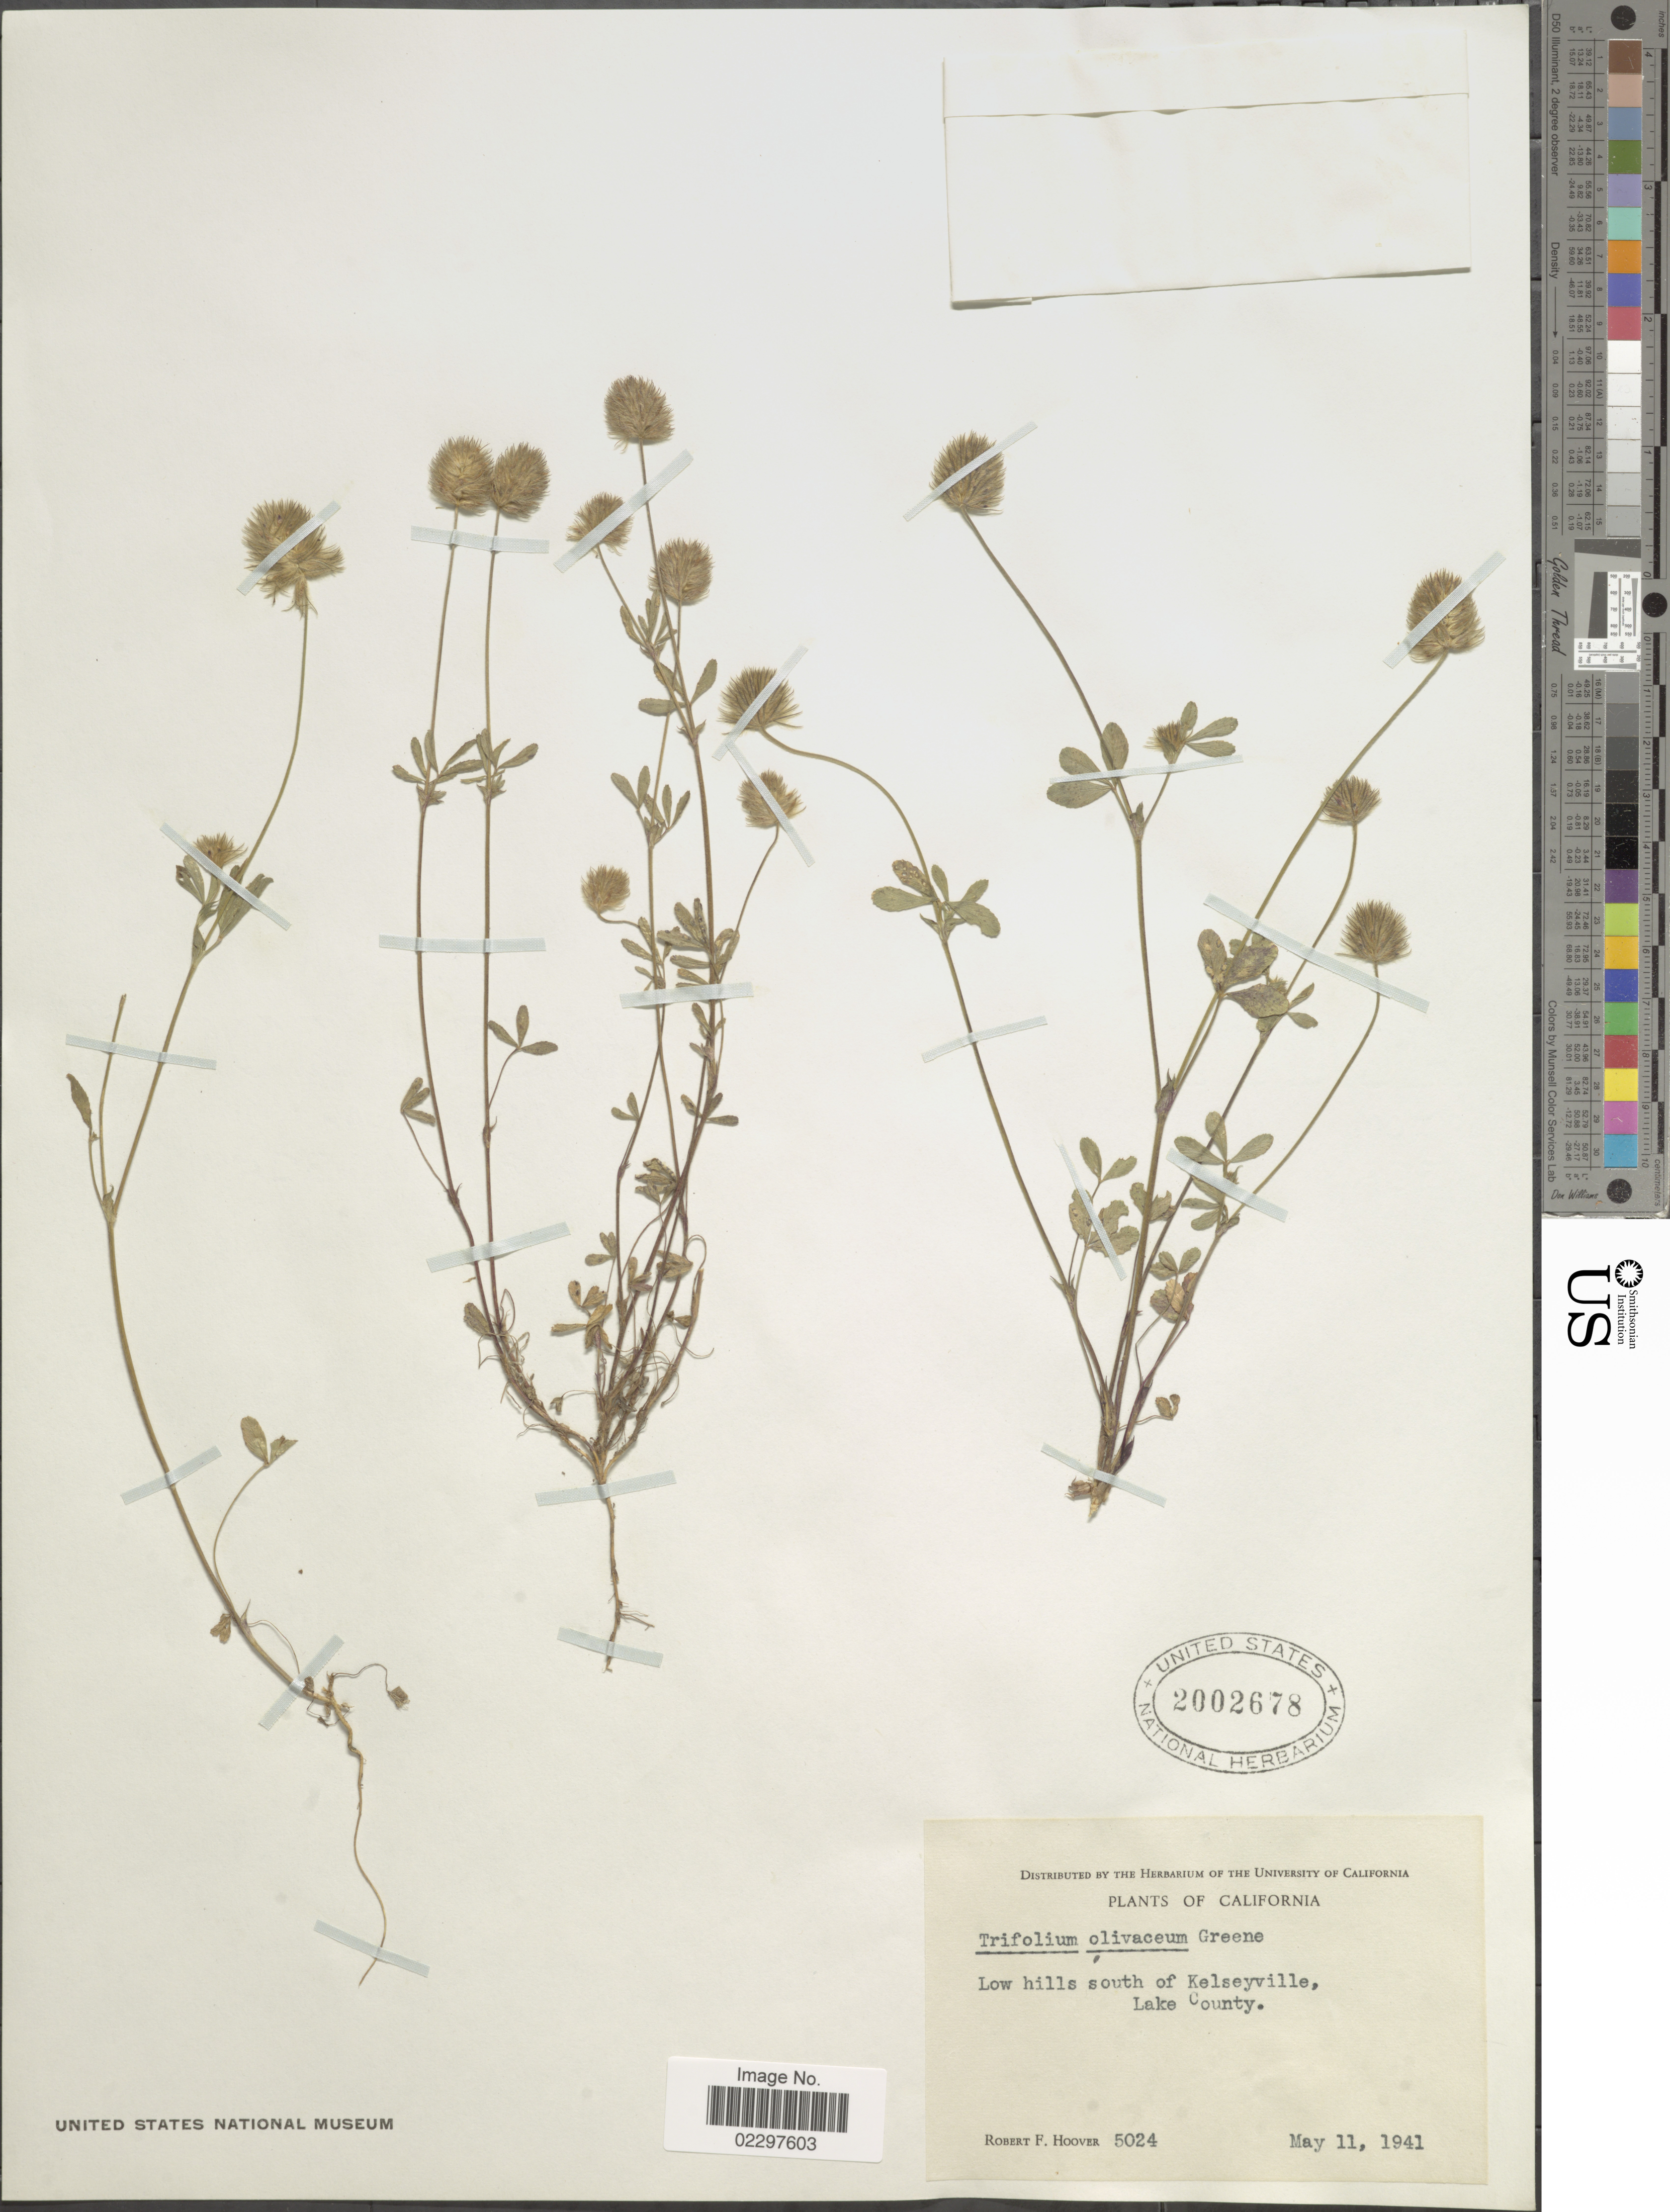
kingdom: Plantae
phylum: Tracheophyta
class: Magnoliopsida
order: Fabales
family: Fabaceae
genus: Trifolium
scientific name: Trifolium olivaceum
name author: Greene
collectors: R. F. Hoover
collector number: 5024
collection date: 1941-05-11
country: United States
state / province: California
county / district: Lake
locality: Low hills south of Kelseyville, Lake County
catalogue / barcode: US 2002678